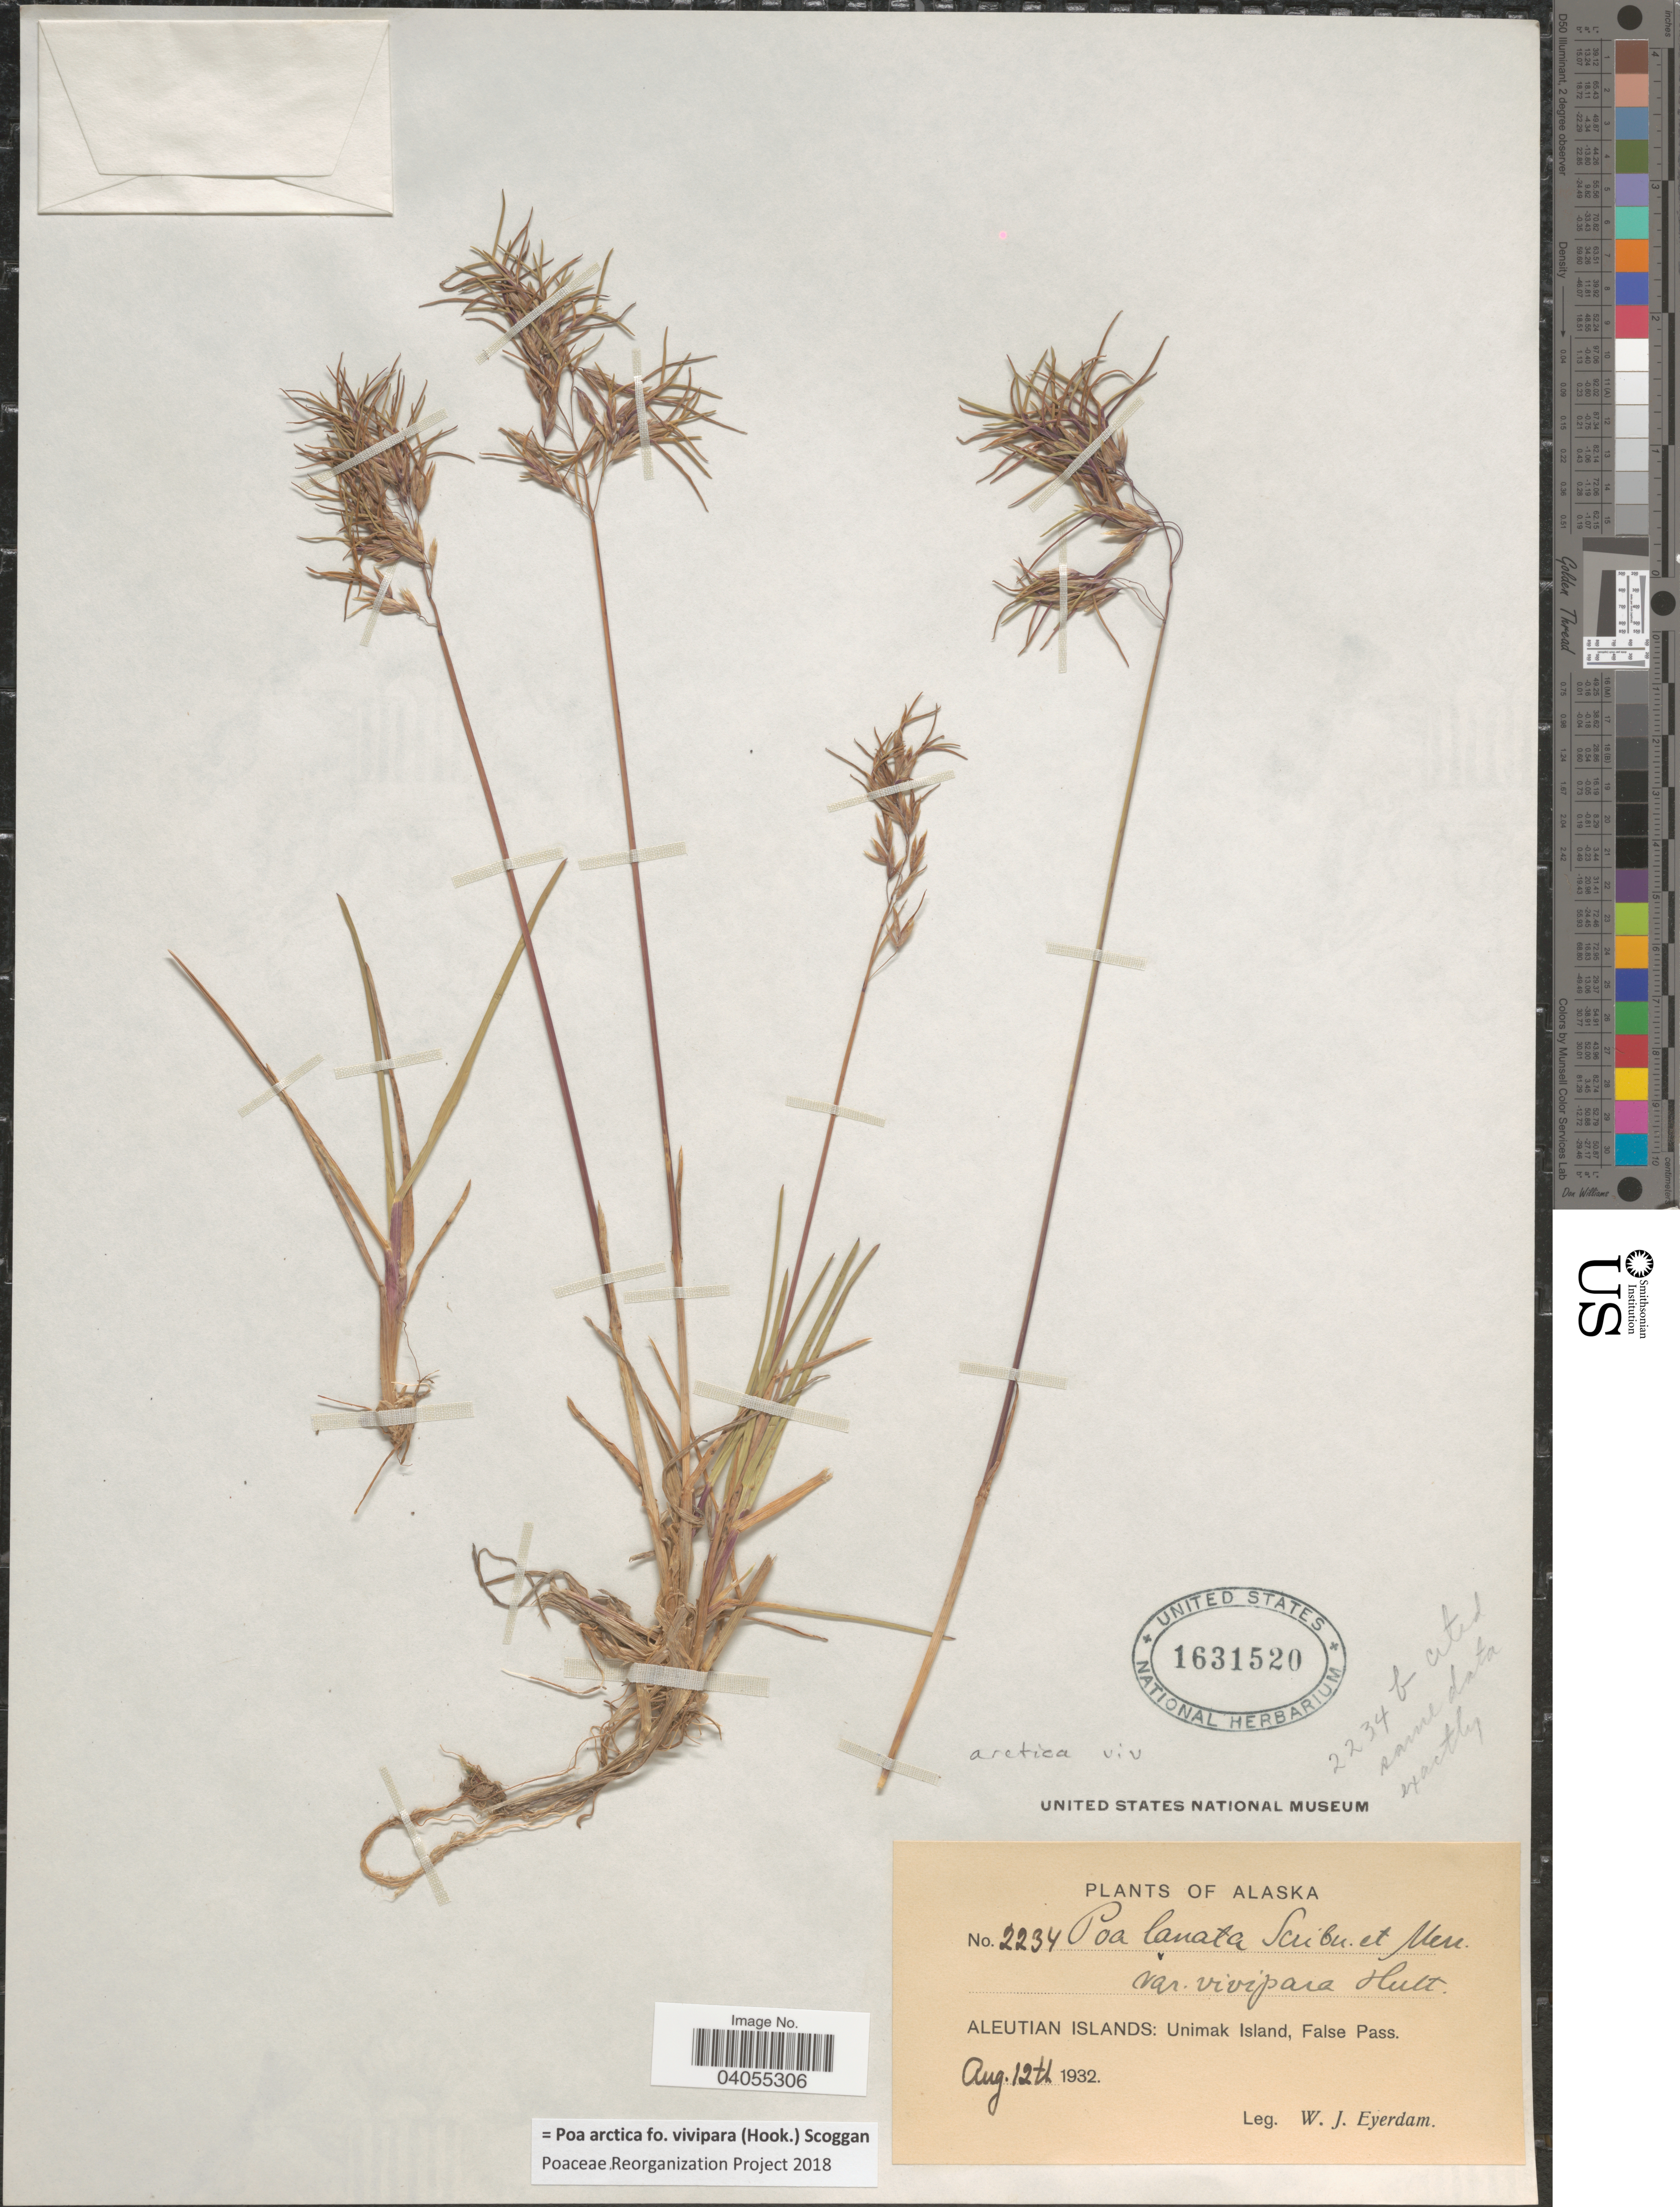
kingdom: Plantae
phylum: Tracheophyta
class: Liliopsida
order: Poales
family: Poaceae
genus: Poa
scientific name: Poa arctica f. vivipara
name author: (Hook.) Scoggan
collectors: W. J. Eyerdam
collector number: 2234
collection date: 1932-08-12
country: United States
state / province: Alaska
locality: Aleutian Islands: Unimak Island, False Pass.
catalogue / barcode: US 1631520